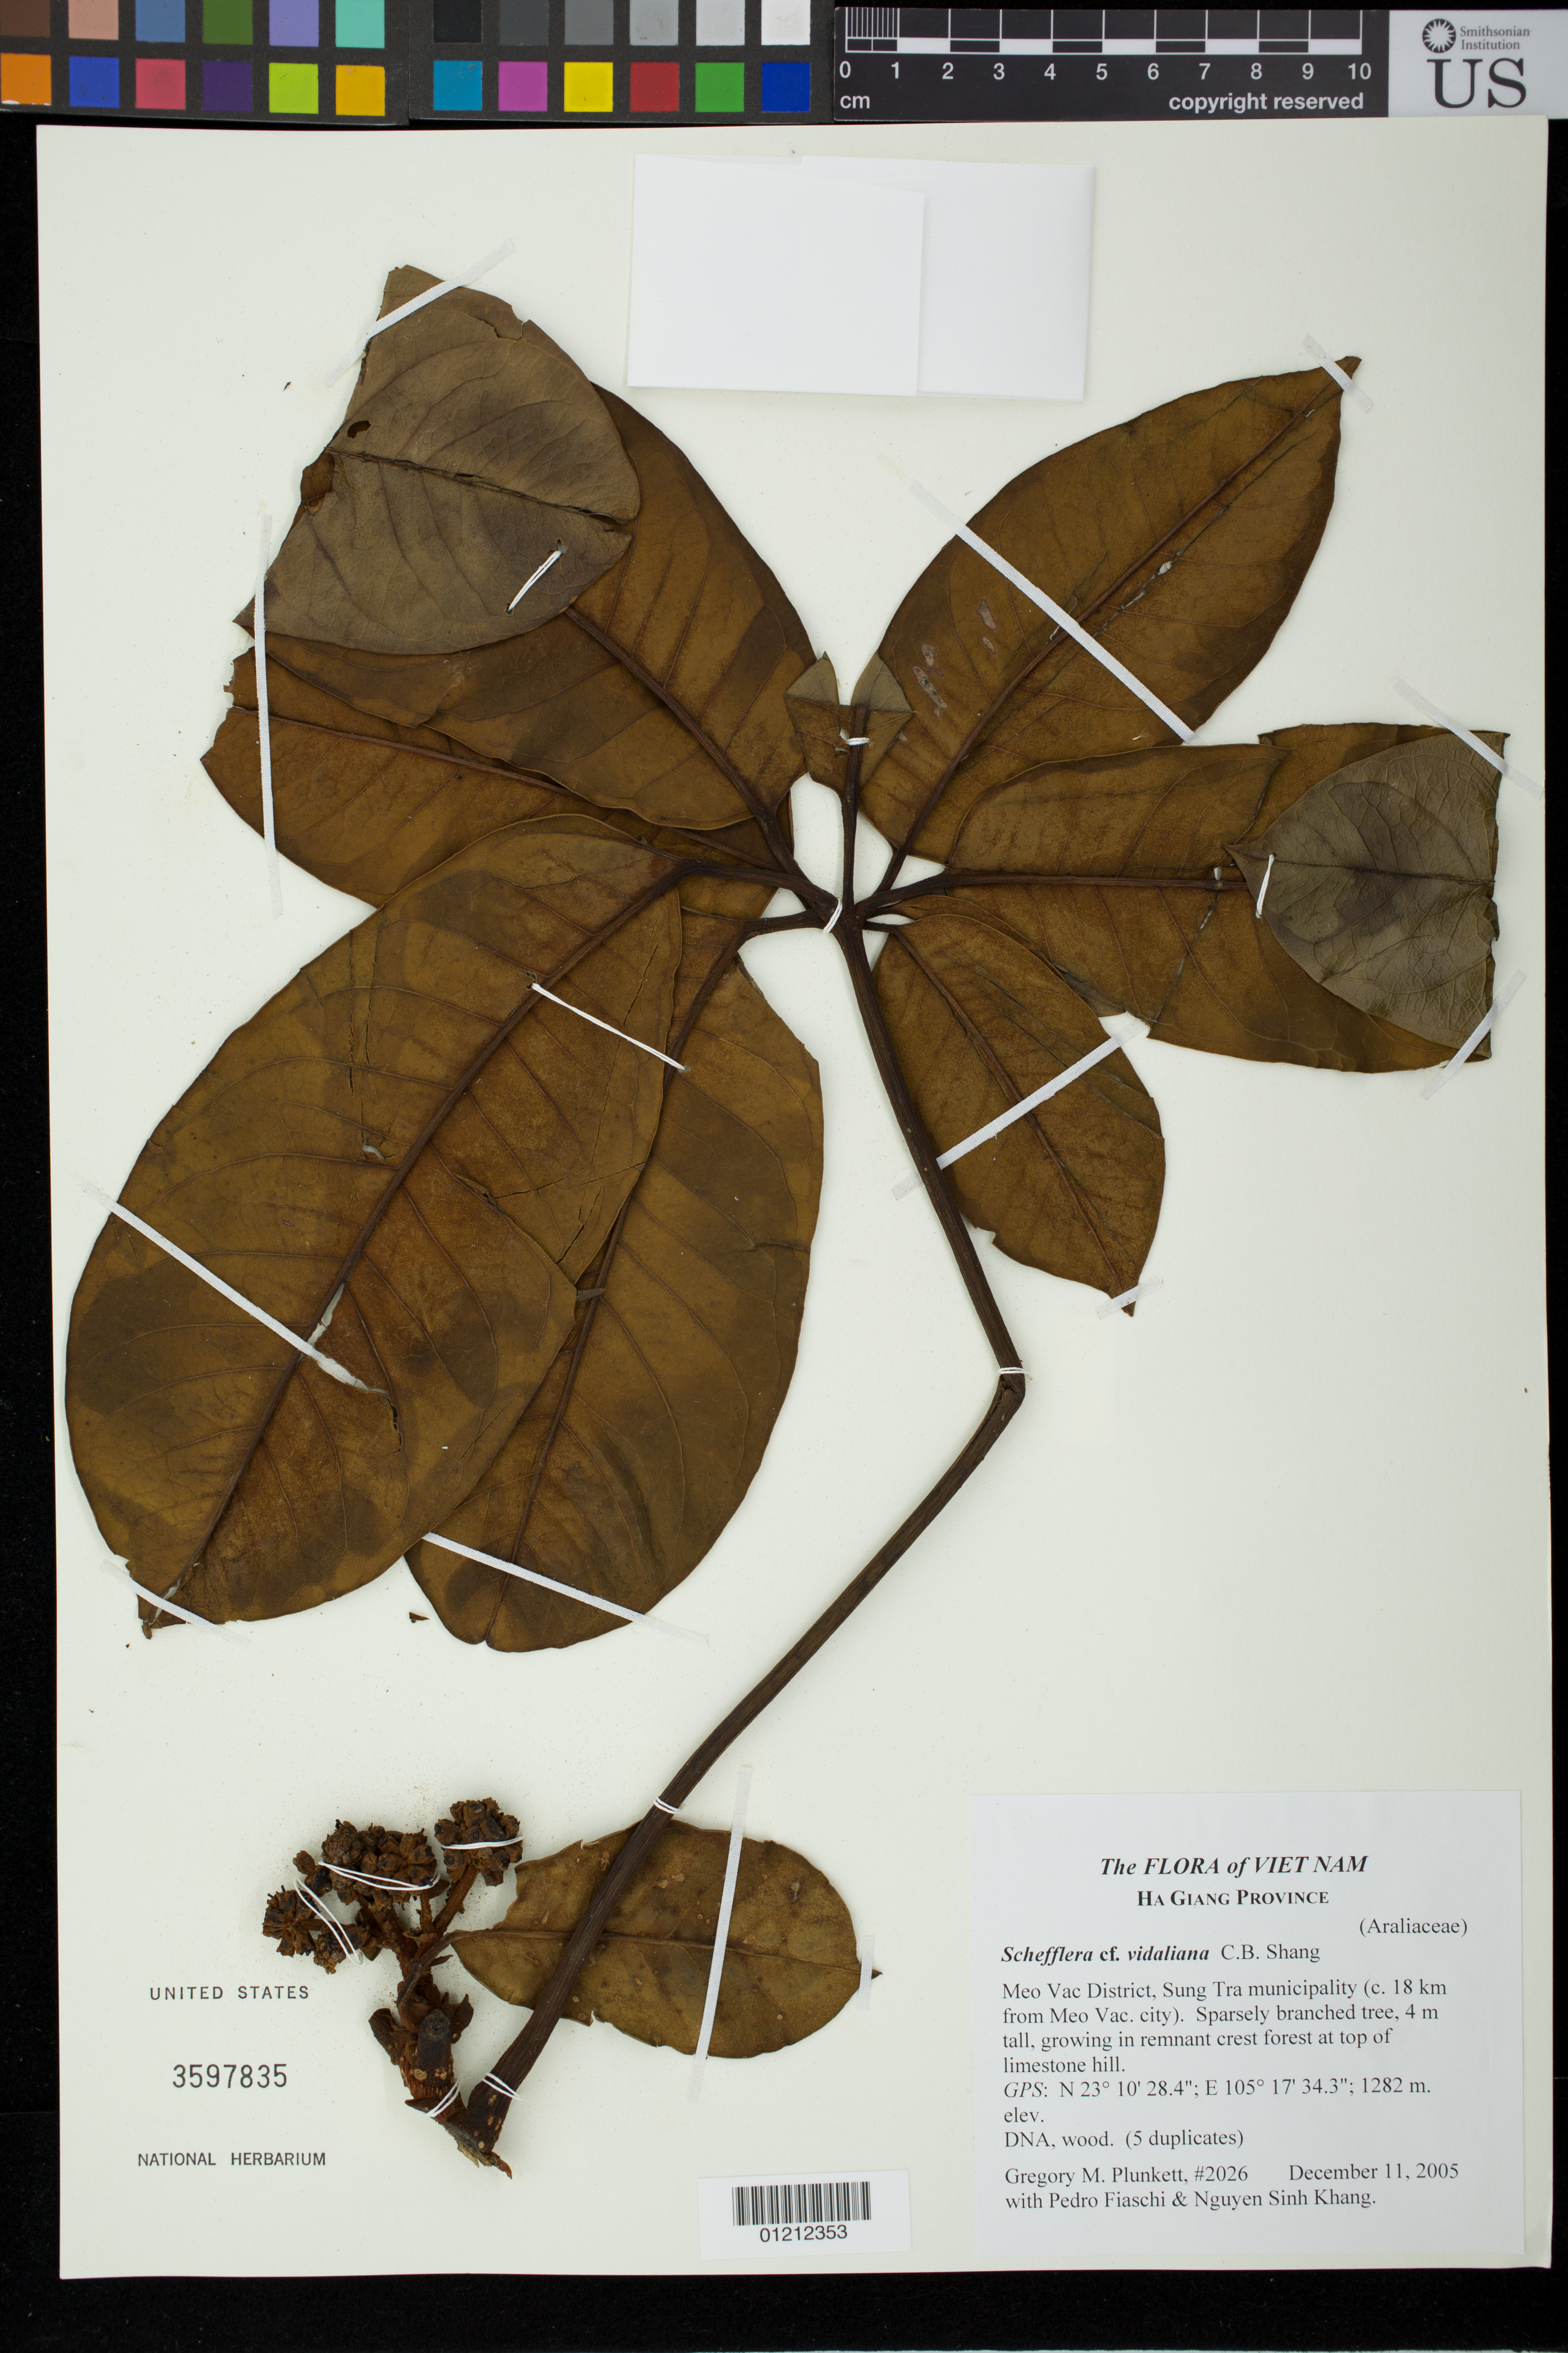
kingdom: Plantae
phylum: Tracheophyta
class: Magnoliopsida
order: Apiales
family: Araliaceae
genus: Schefflera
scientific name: Schefflera vidaliana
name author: C.B. Shang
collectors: G. M. Plunkett, P. Fiaschi & S. K. Nguyên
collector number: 2026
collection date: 2005-12-11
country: Vietnam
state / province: Ha Giang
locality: Meo Vac District, Sung Tra municipality (c. 18 km from Meo Vac. city).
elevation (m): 1282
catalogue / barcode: US 3597835